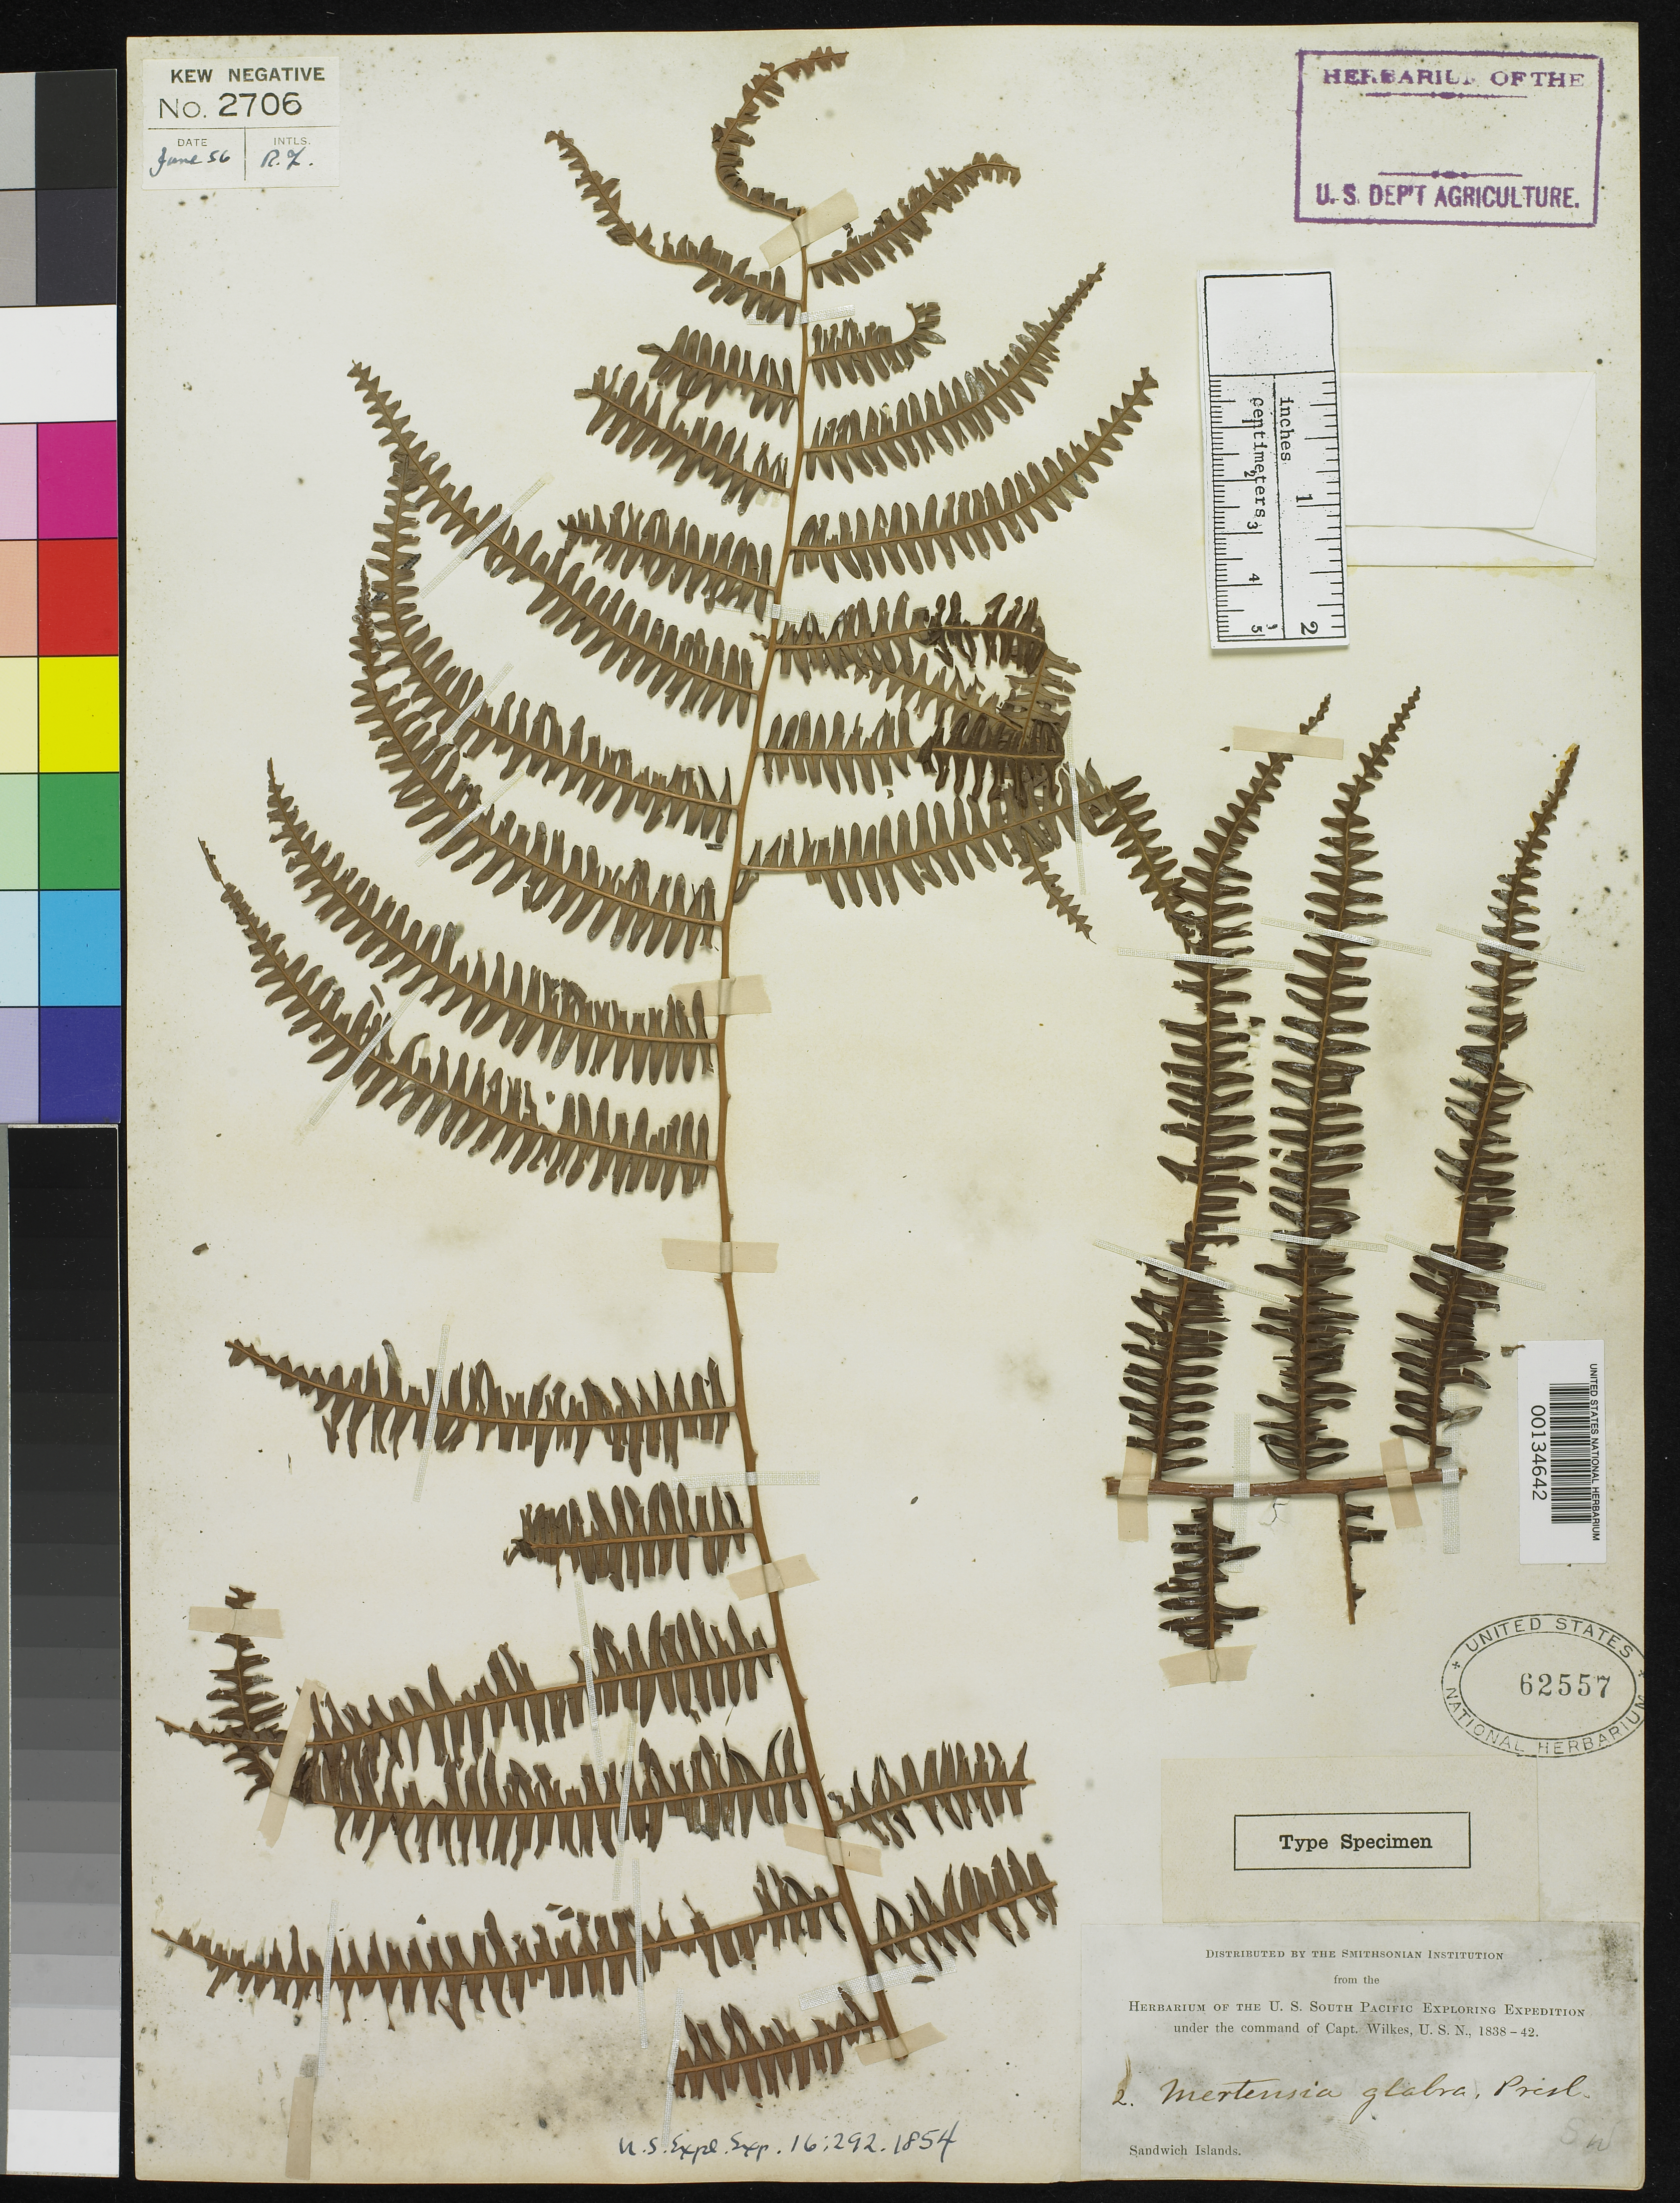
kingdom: Plantae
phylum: Tracheophyta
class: Polypodiopsida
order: Gleicheniales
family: Gleicheniaceae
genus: Mertensia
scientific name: Mertensia glabra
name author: Brack. in Wilkes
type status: Holotype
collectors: Wilkes Explor. Exped.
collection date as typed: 1838 to -- --- 1842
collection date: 1838/1842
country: United States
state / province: Hawaii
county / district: Maui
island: Maui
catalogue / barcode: US 62557